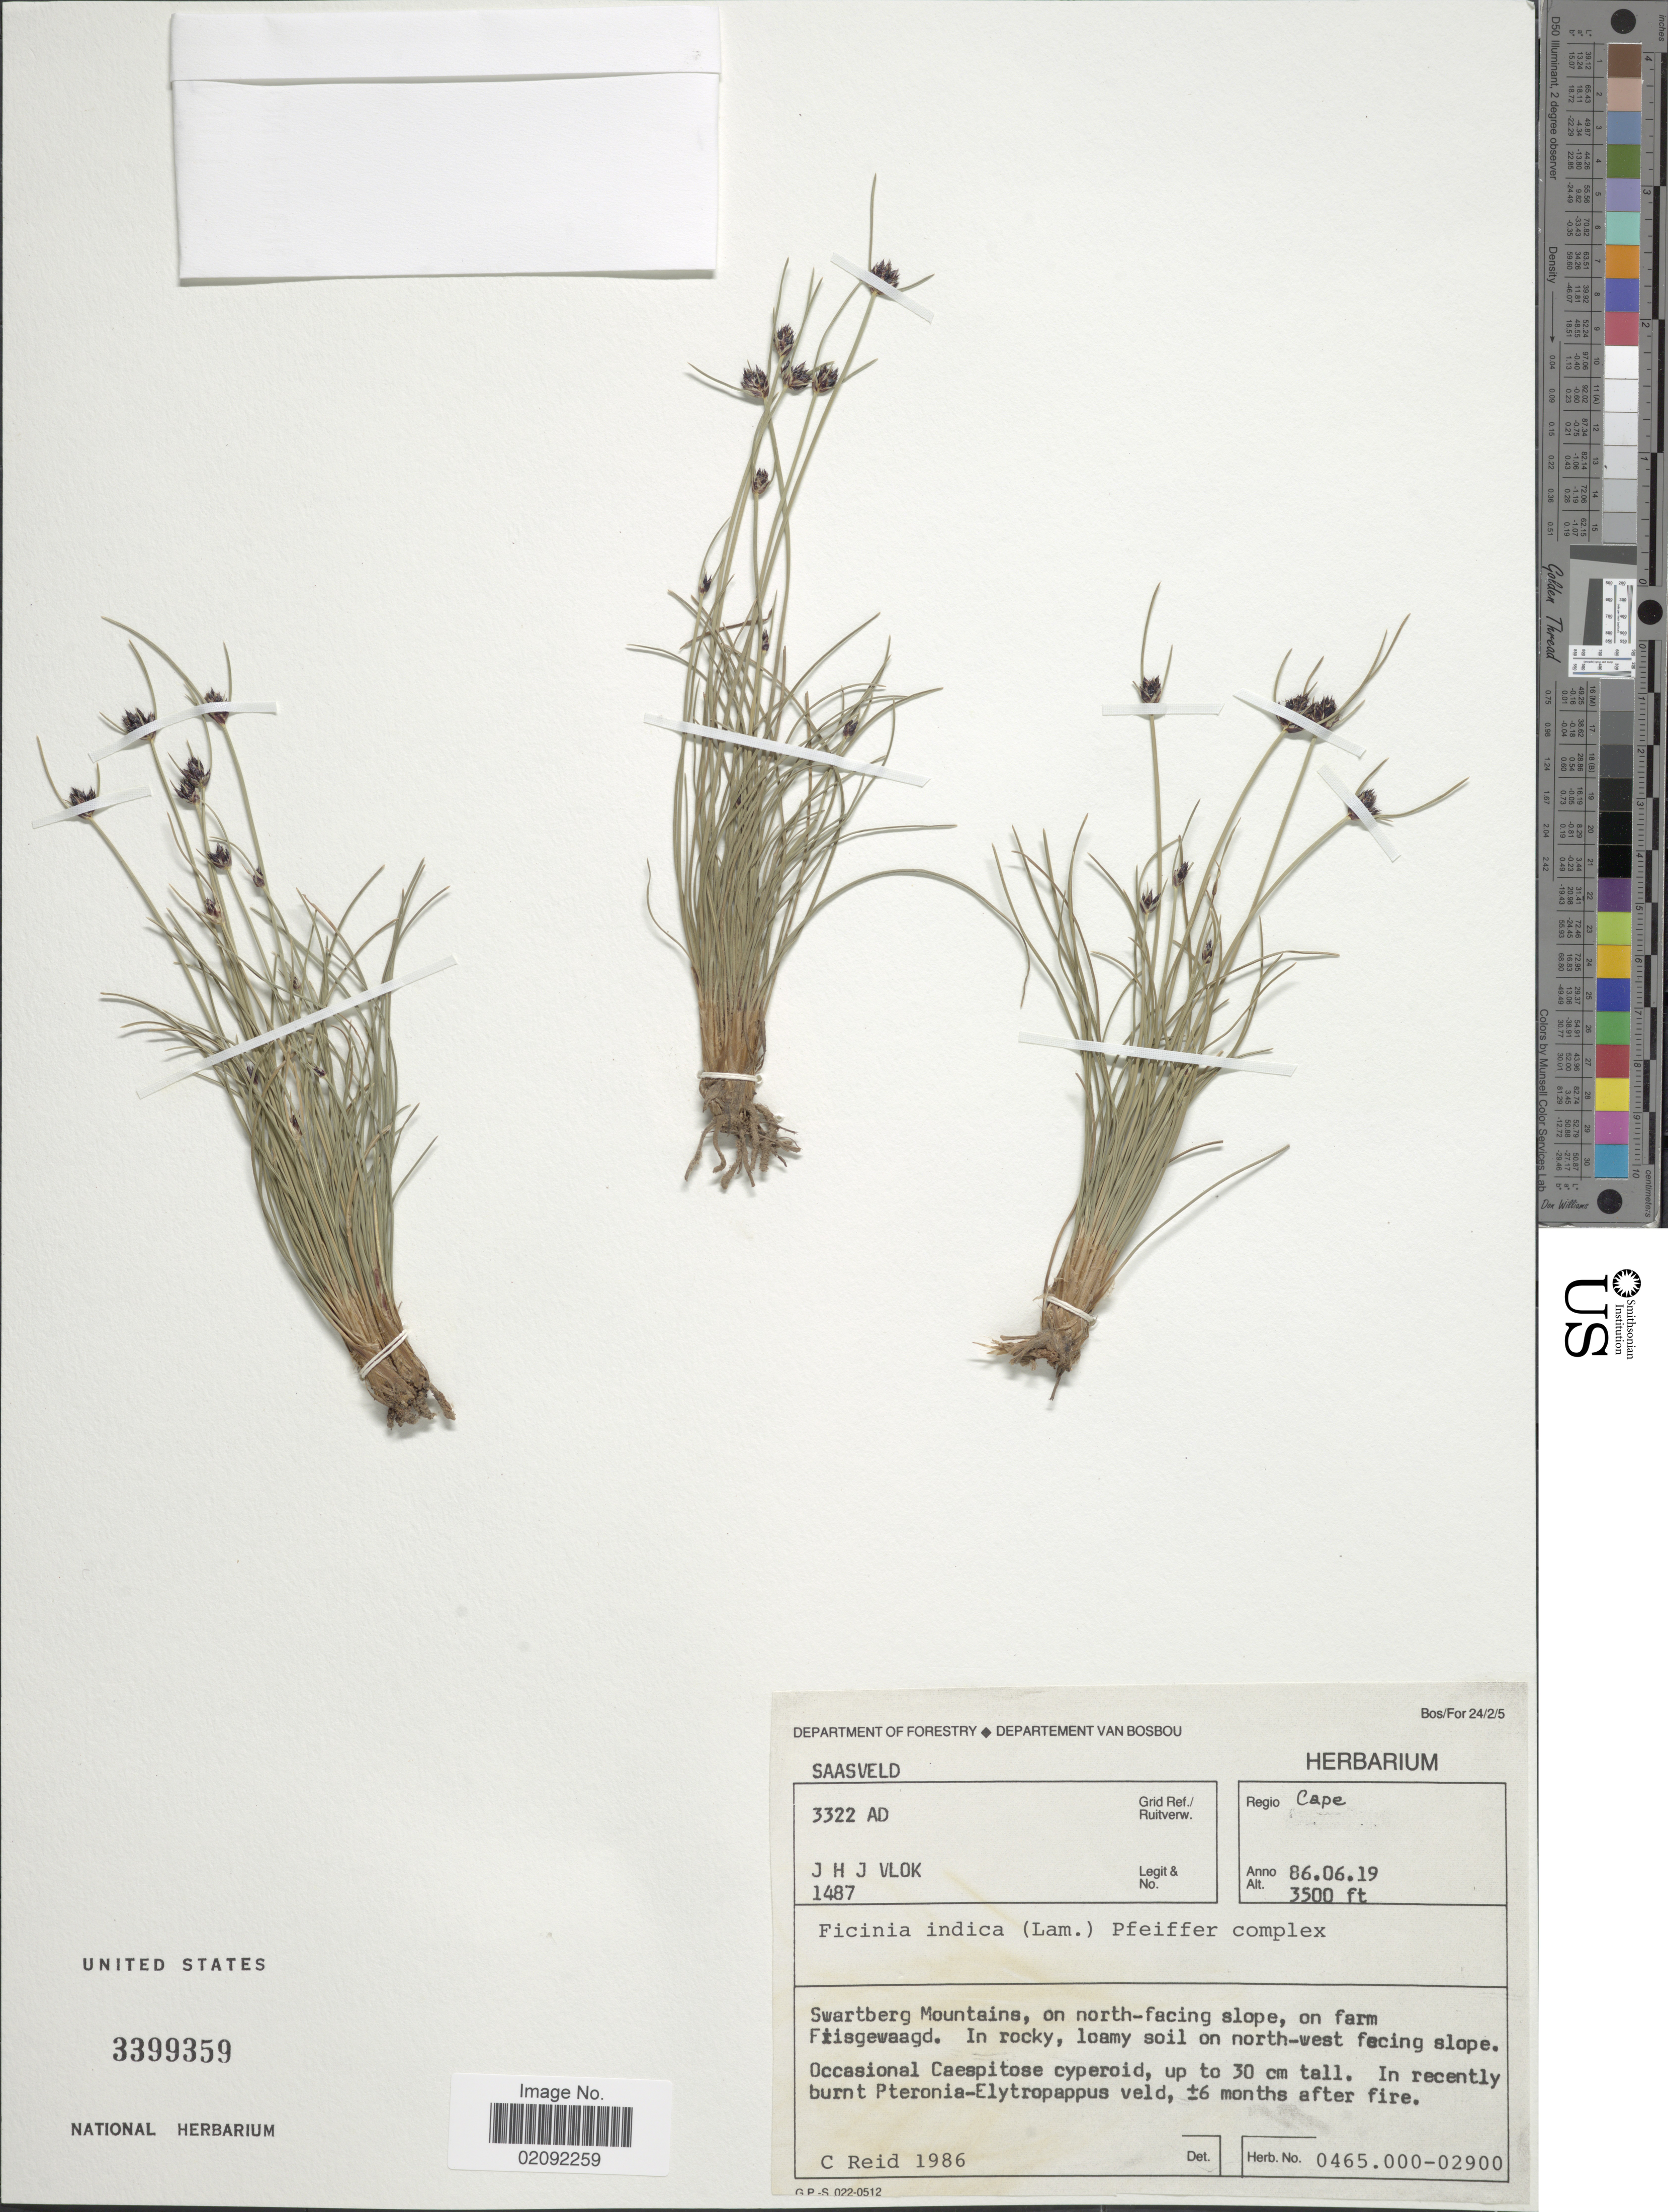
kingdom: Plantae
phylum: Tracheophyta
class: Liliopsida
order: Poales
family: Cyperaceae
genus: Ficinia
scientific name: Ficinia indica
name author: (Lam.) H. Pfeiff.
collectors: J. H. J. Vlok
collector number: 1487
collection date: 1986-06-19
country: South Africa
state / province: Western Cape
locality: Regio Cape, Swartberg Mountains, on north-facing slope, on farm Fiisgewaagd.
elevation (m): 1067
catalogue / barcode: US 3399359